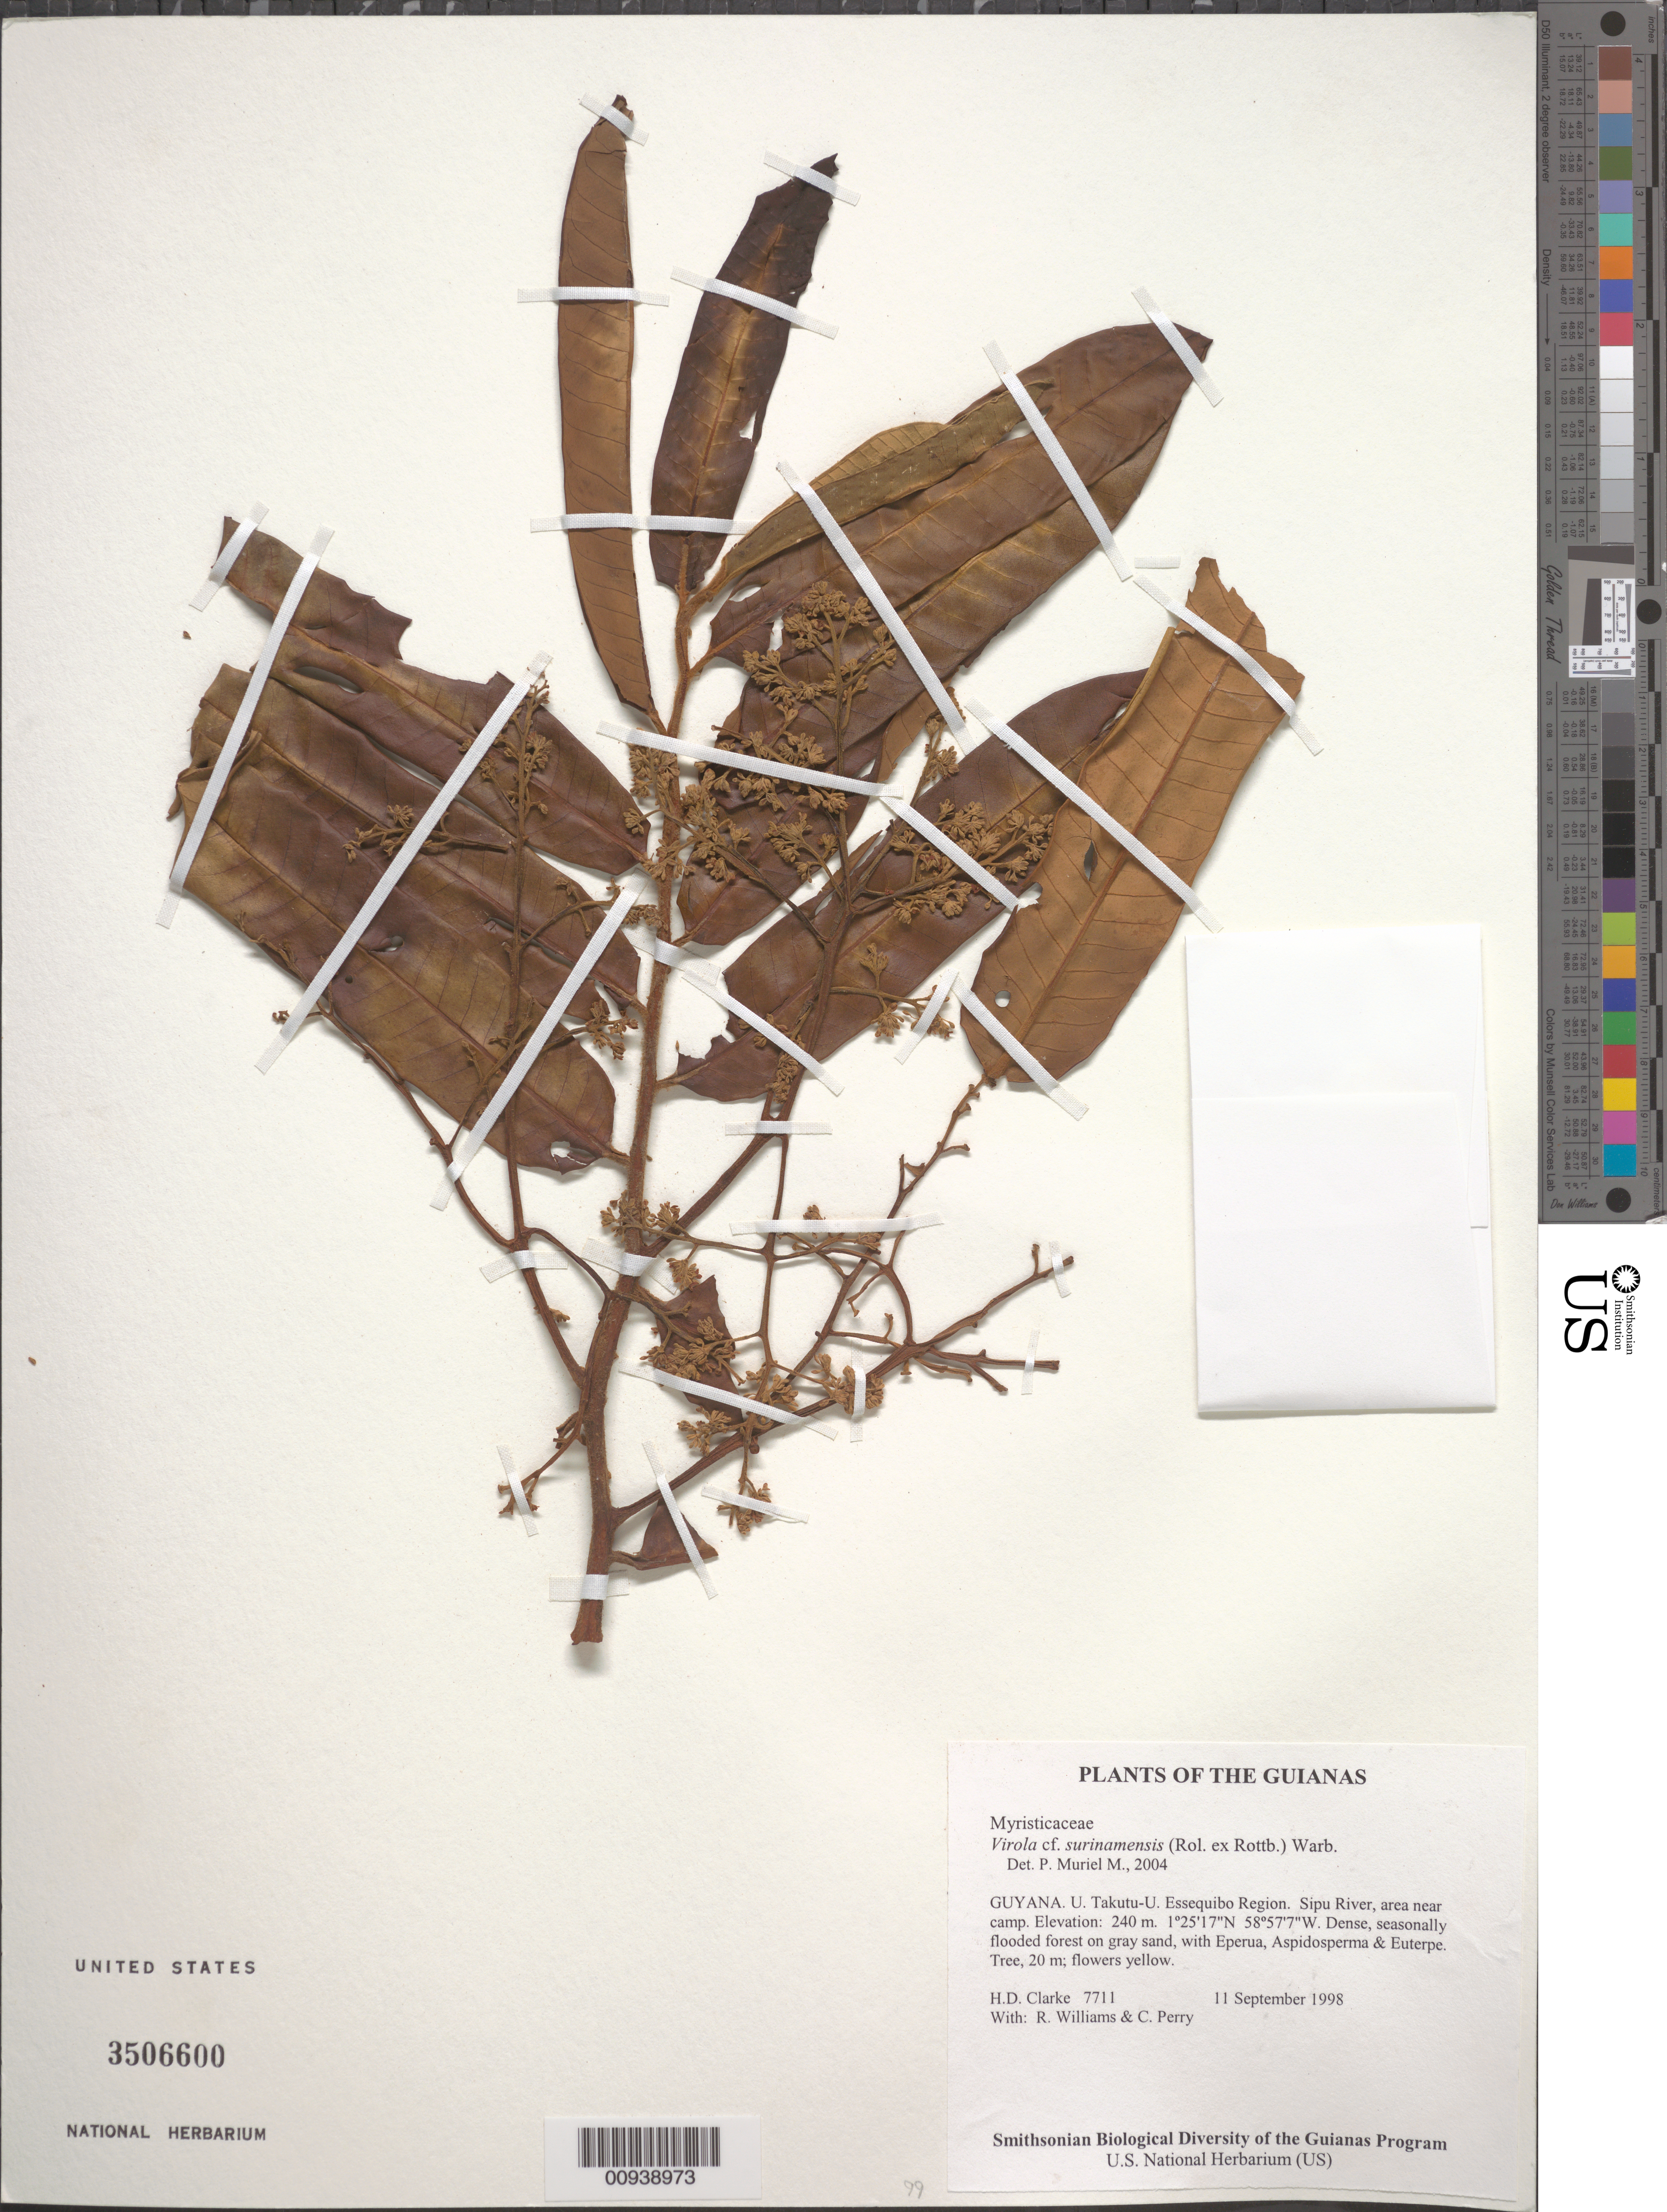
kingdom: Plantae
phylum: Tracheophyta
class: Magnoliopsida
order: Magnoliales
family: Myristicaceae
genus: Virola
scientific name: Virola surinamensis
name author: (Rol.) Warb.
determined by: Muriel M., P., AAU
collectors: H. D. Clarke, R. Williams & C. Perry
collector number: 7711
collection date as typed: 11 September 1998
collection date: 1998-09-11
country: Guyana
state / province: U. Takutu-U. Essequibo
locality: Sipu River, area near camp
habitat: Dense, seasonally flooded forest on gray sand, with Eperua, Aspidosperma & Euterpe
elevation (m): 240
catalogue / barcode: US 3506600